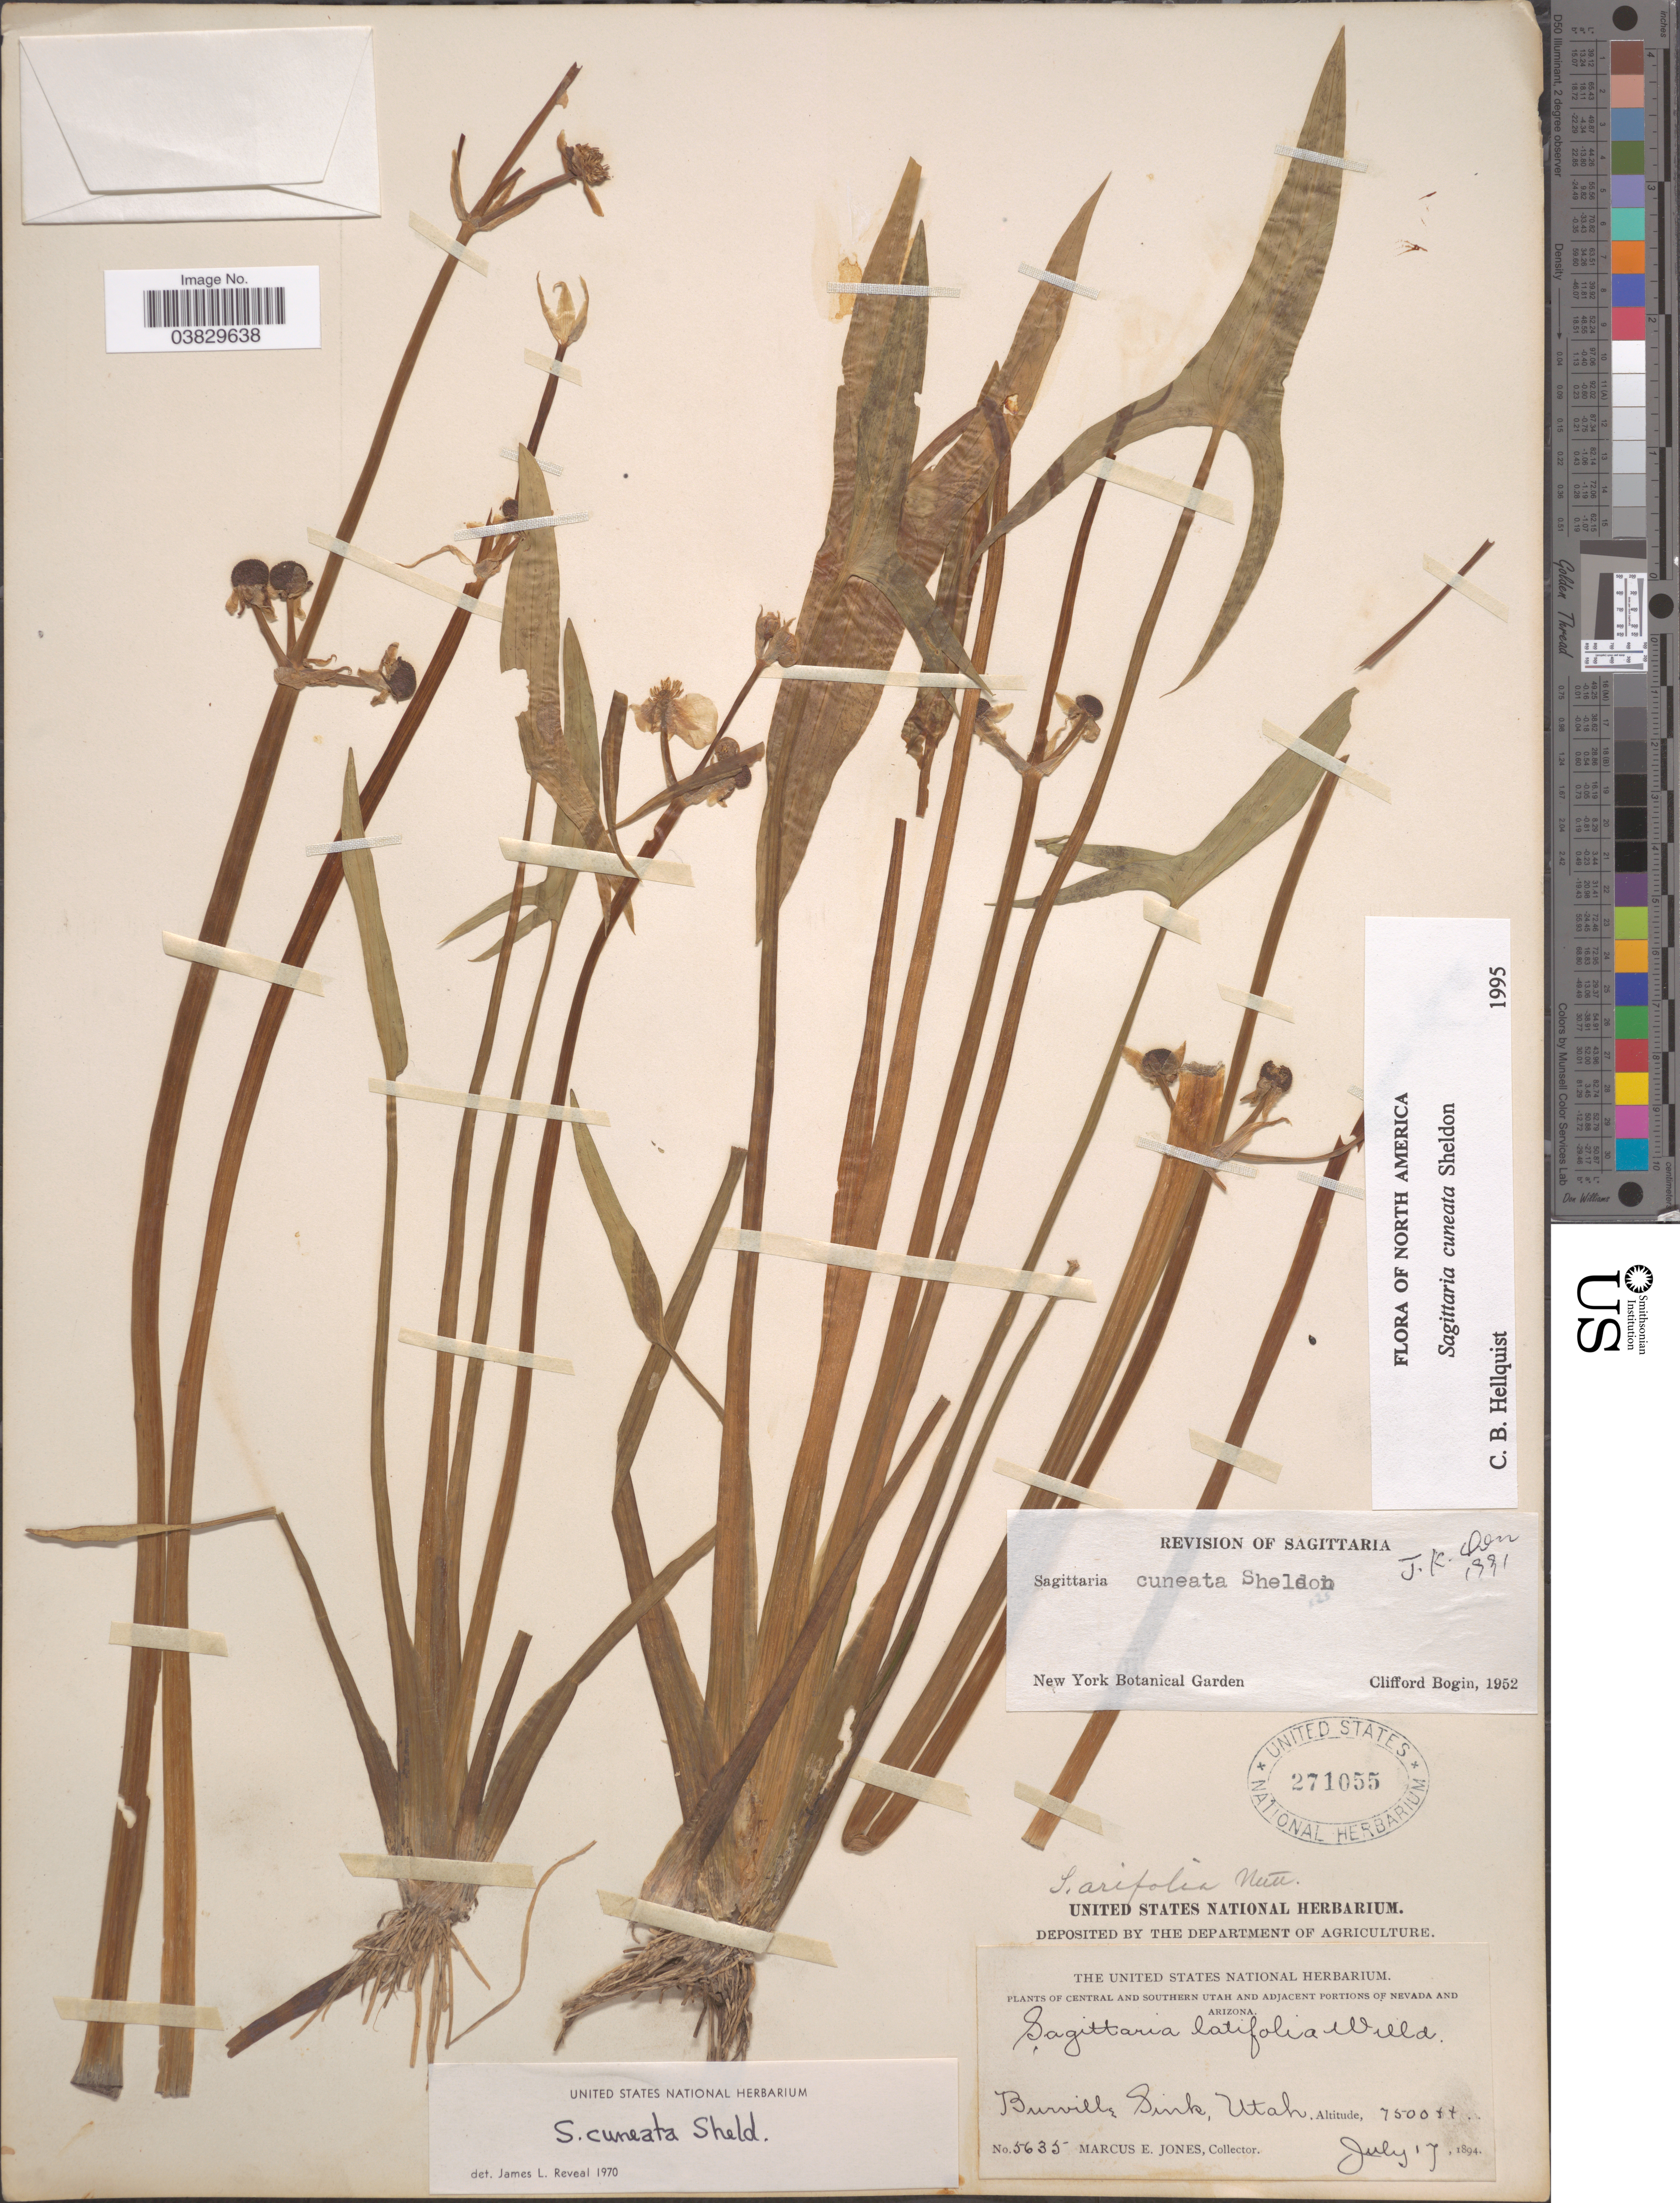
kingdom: Plantae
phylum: Tracheophyta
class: Liliopsida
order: Alismatales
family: Alismataceae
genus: Sagittaria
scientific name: Sagittaria cuneata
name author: E. Sheld.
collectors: M. E. Jones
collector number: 5635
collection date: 1894-07-17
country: United States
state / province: Utah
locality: Central and Southern Utah. Burville, Sink.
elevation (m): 2286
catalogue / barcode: US 271055